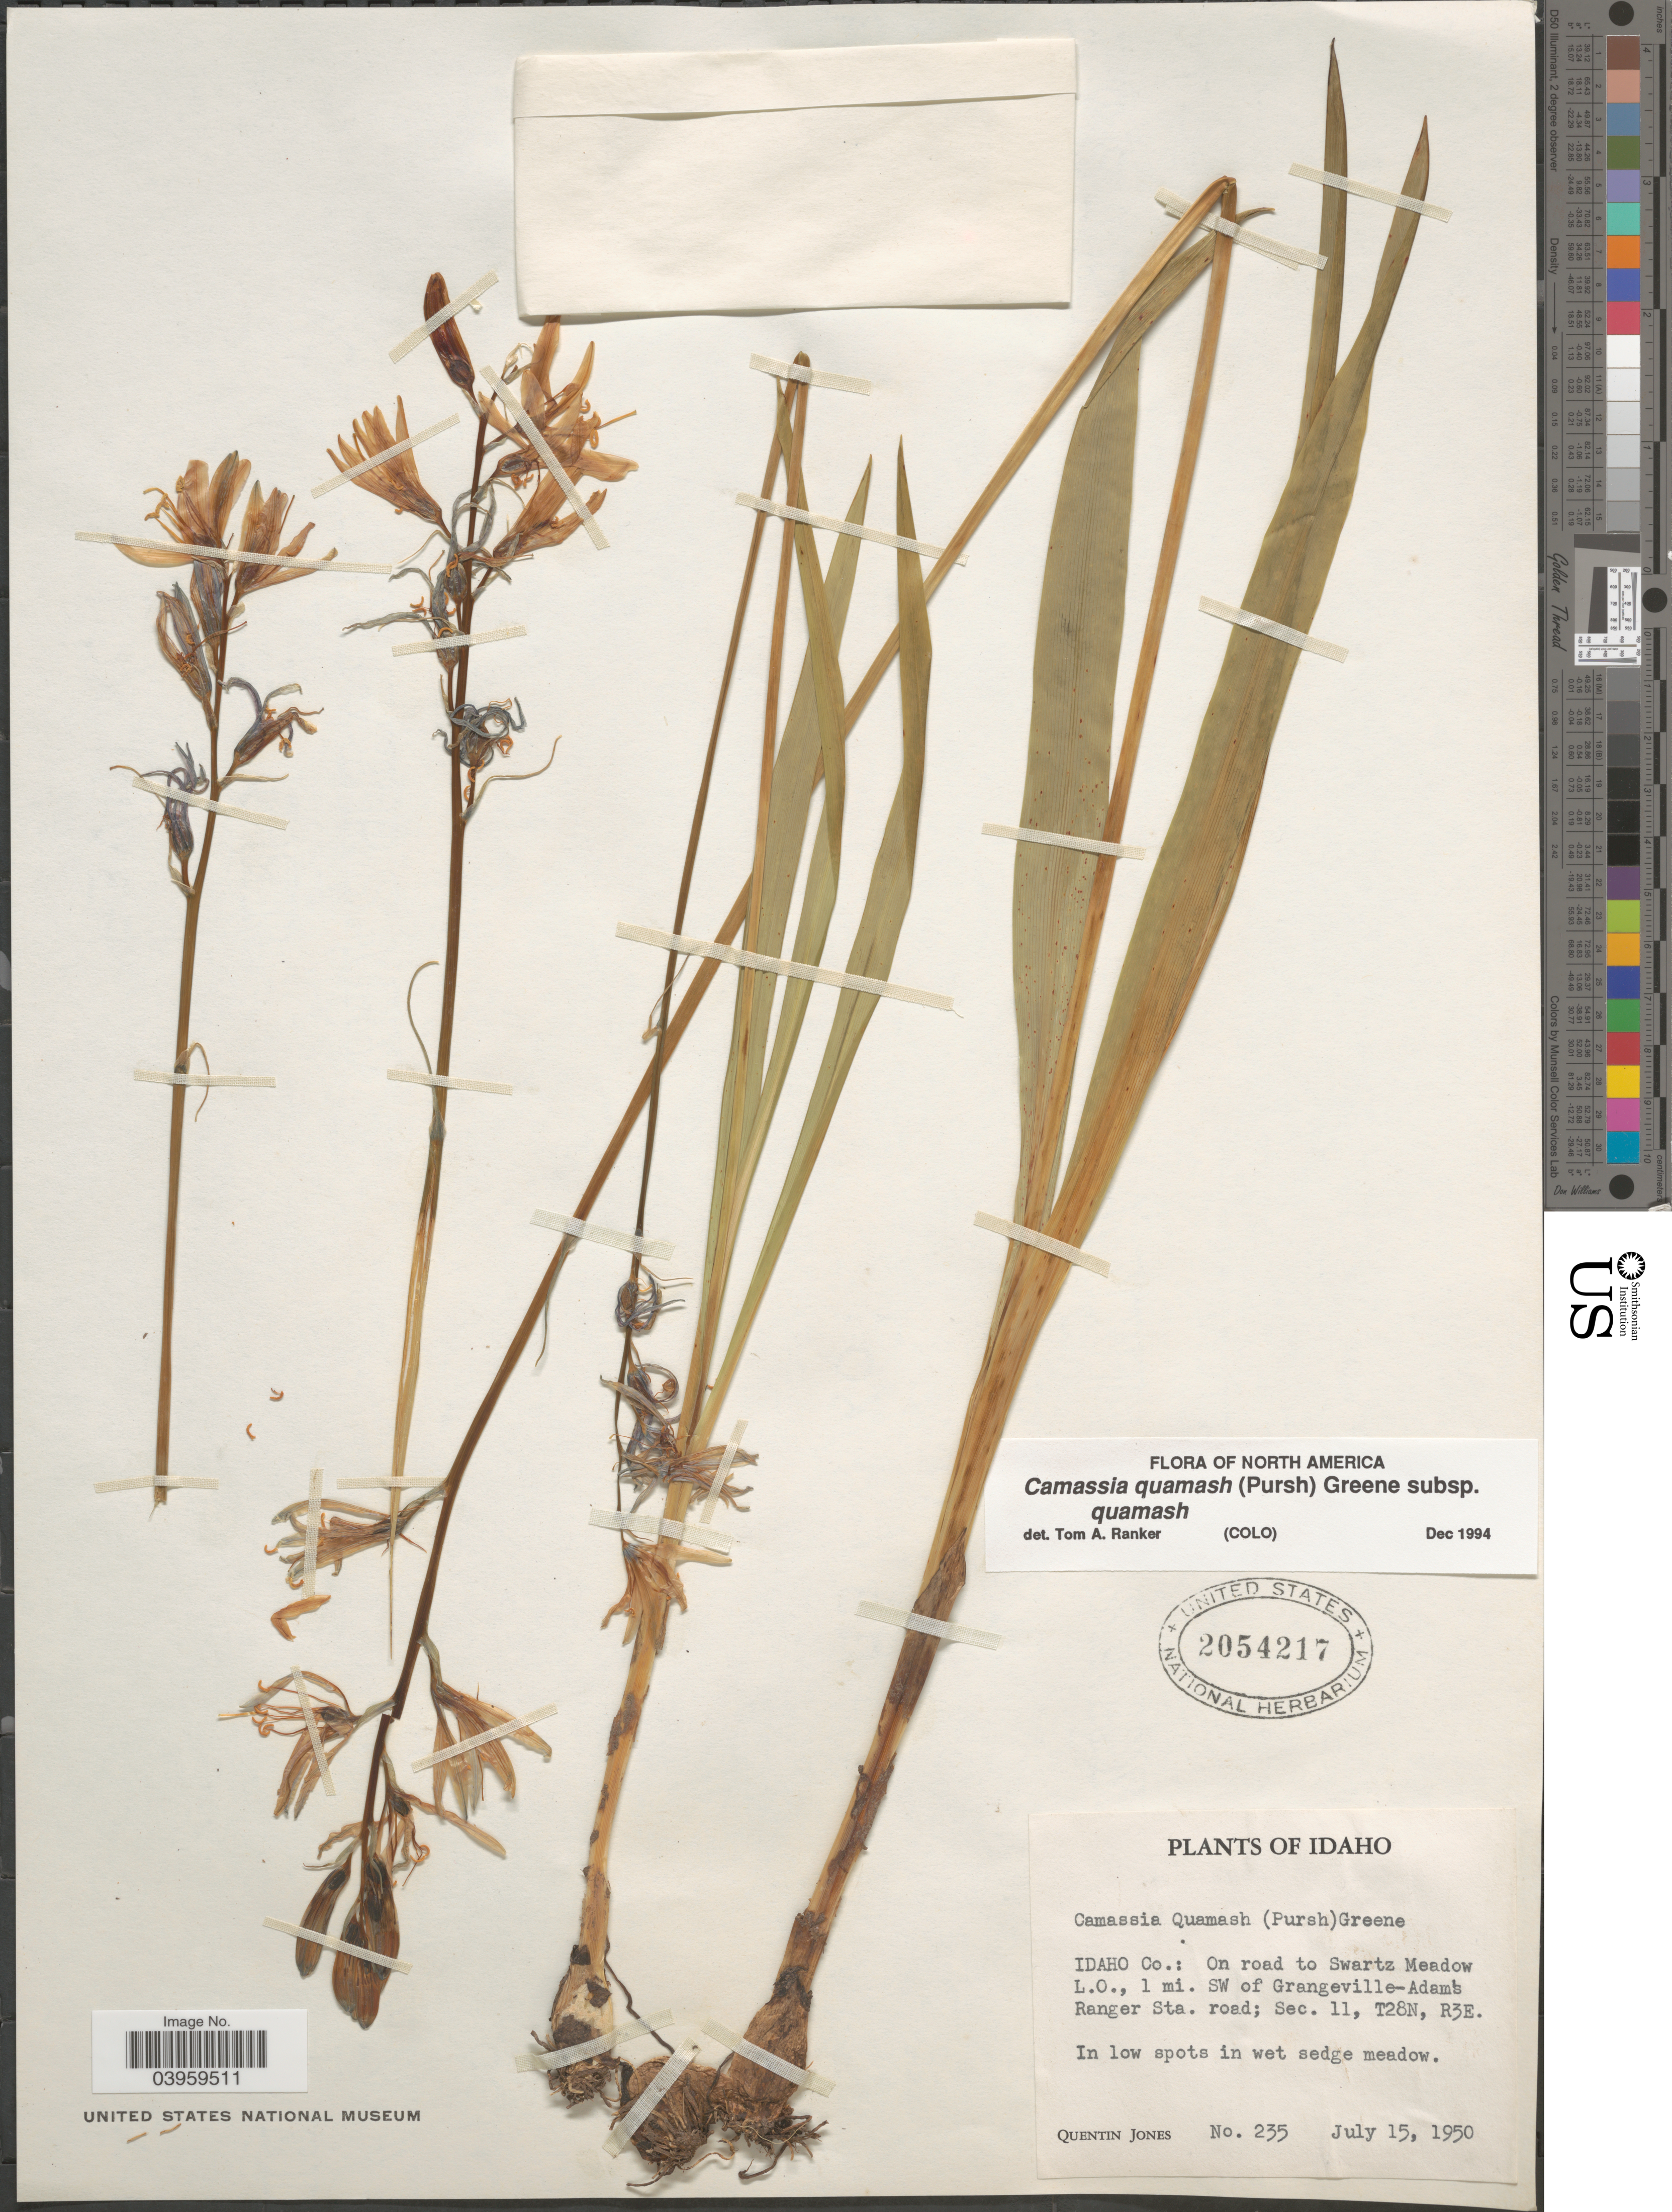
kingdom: Plantae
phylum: Tracheophyta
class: Liliopsida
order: Asparagales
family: Asparagaceae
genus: Camassia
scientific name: Camassia quamash subsp. quamash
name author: (Pursh) Greene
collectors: Q. Jones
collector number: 235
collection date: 1950-07-15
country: United States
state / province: Idaho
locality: Idaho Co.: On road to Swartz Meadow L.O., 1 mi. SW of Grangeville-Adam's Ranger Sta. road; Sec. 11, T28N, R3E. In low spots in wet sedge meadow.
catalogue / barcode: US 2054217